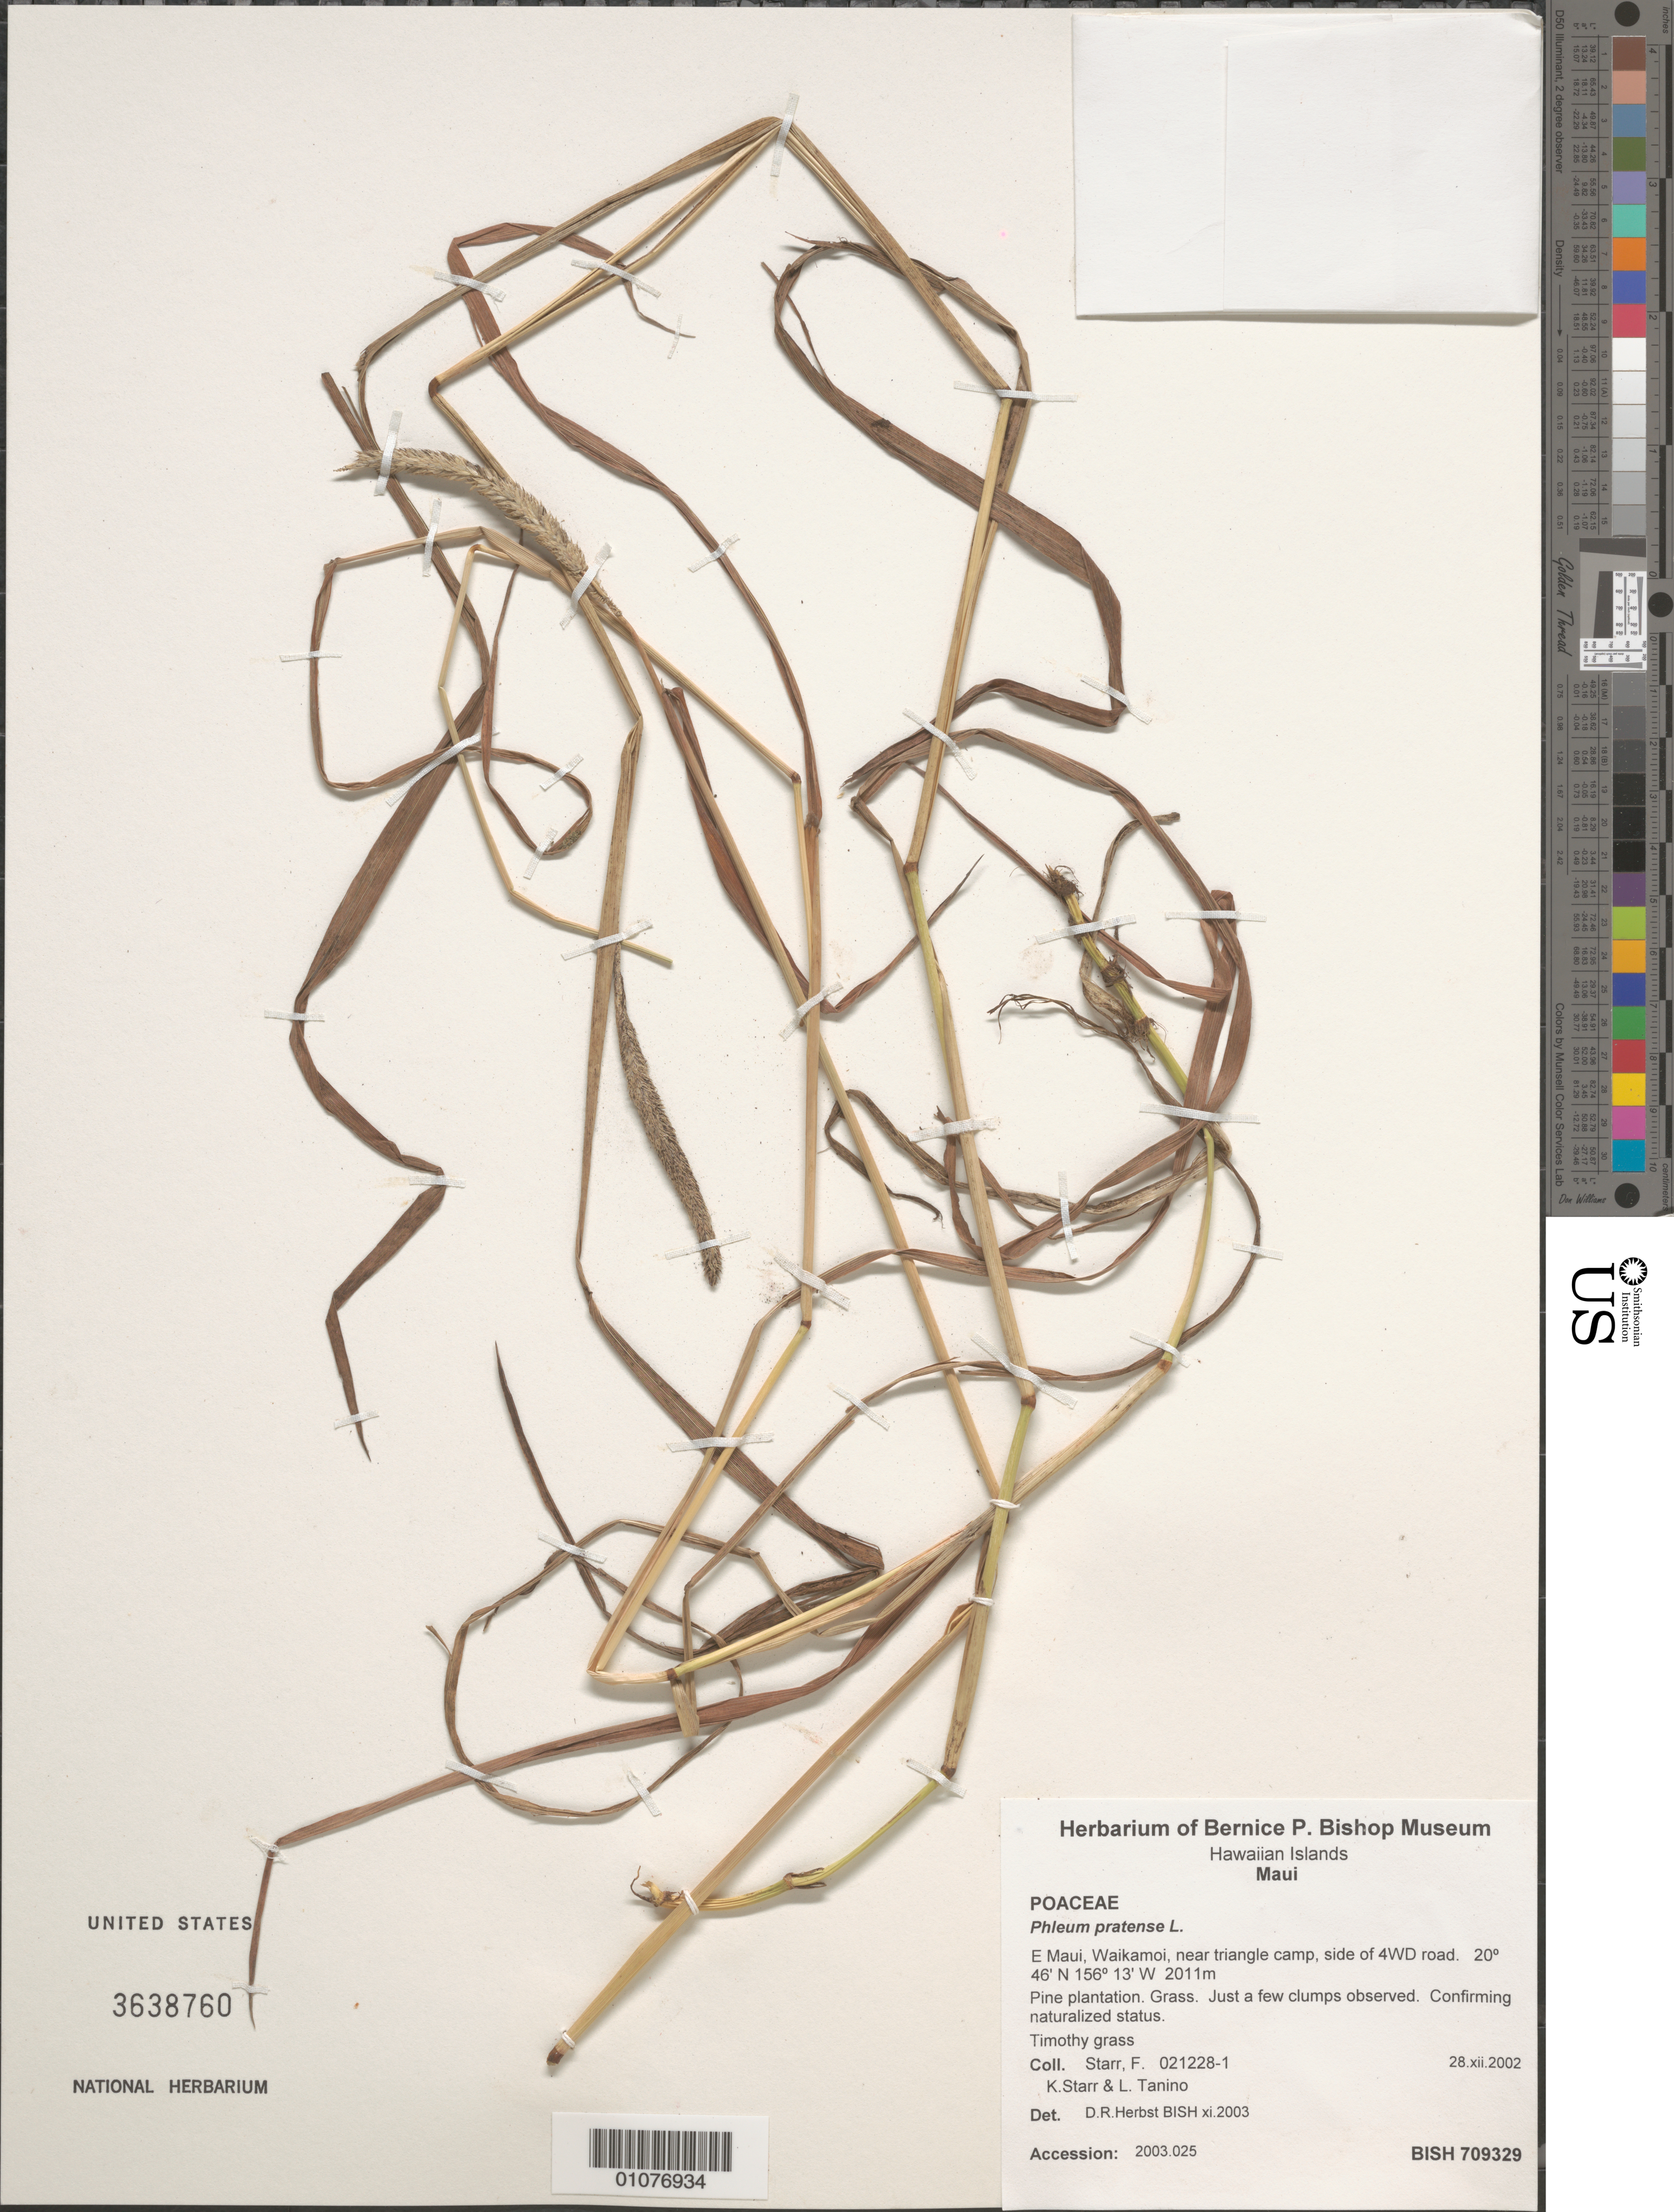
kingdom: Plantae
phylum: Tracheophyta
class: Liliopsida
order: Poales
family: Poaceae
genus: Phleum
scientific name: Phleum pratense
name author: L.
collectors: F. Starr, K. Starr & L. Tanino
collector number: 021228-1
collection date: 2002-12-28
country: United States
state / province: Hawaii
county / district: Maui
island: Maui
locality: E Maui, Waikamoi, near triangle camp, side of 4WD road.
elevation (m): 2011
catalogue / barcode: US 3638760